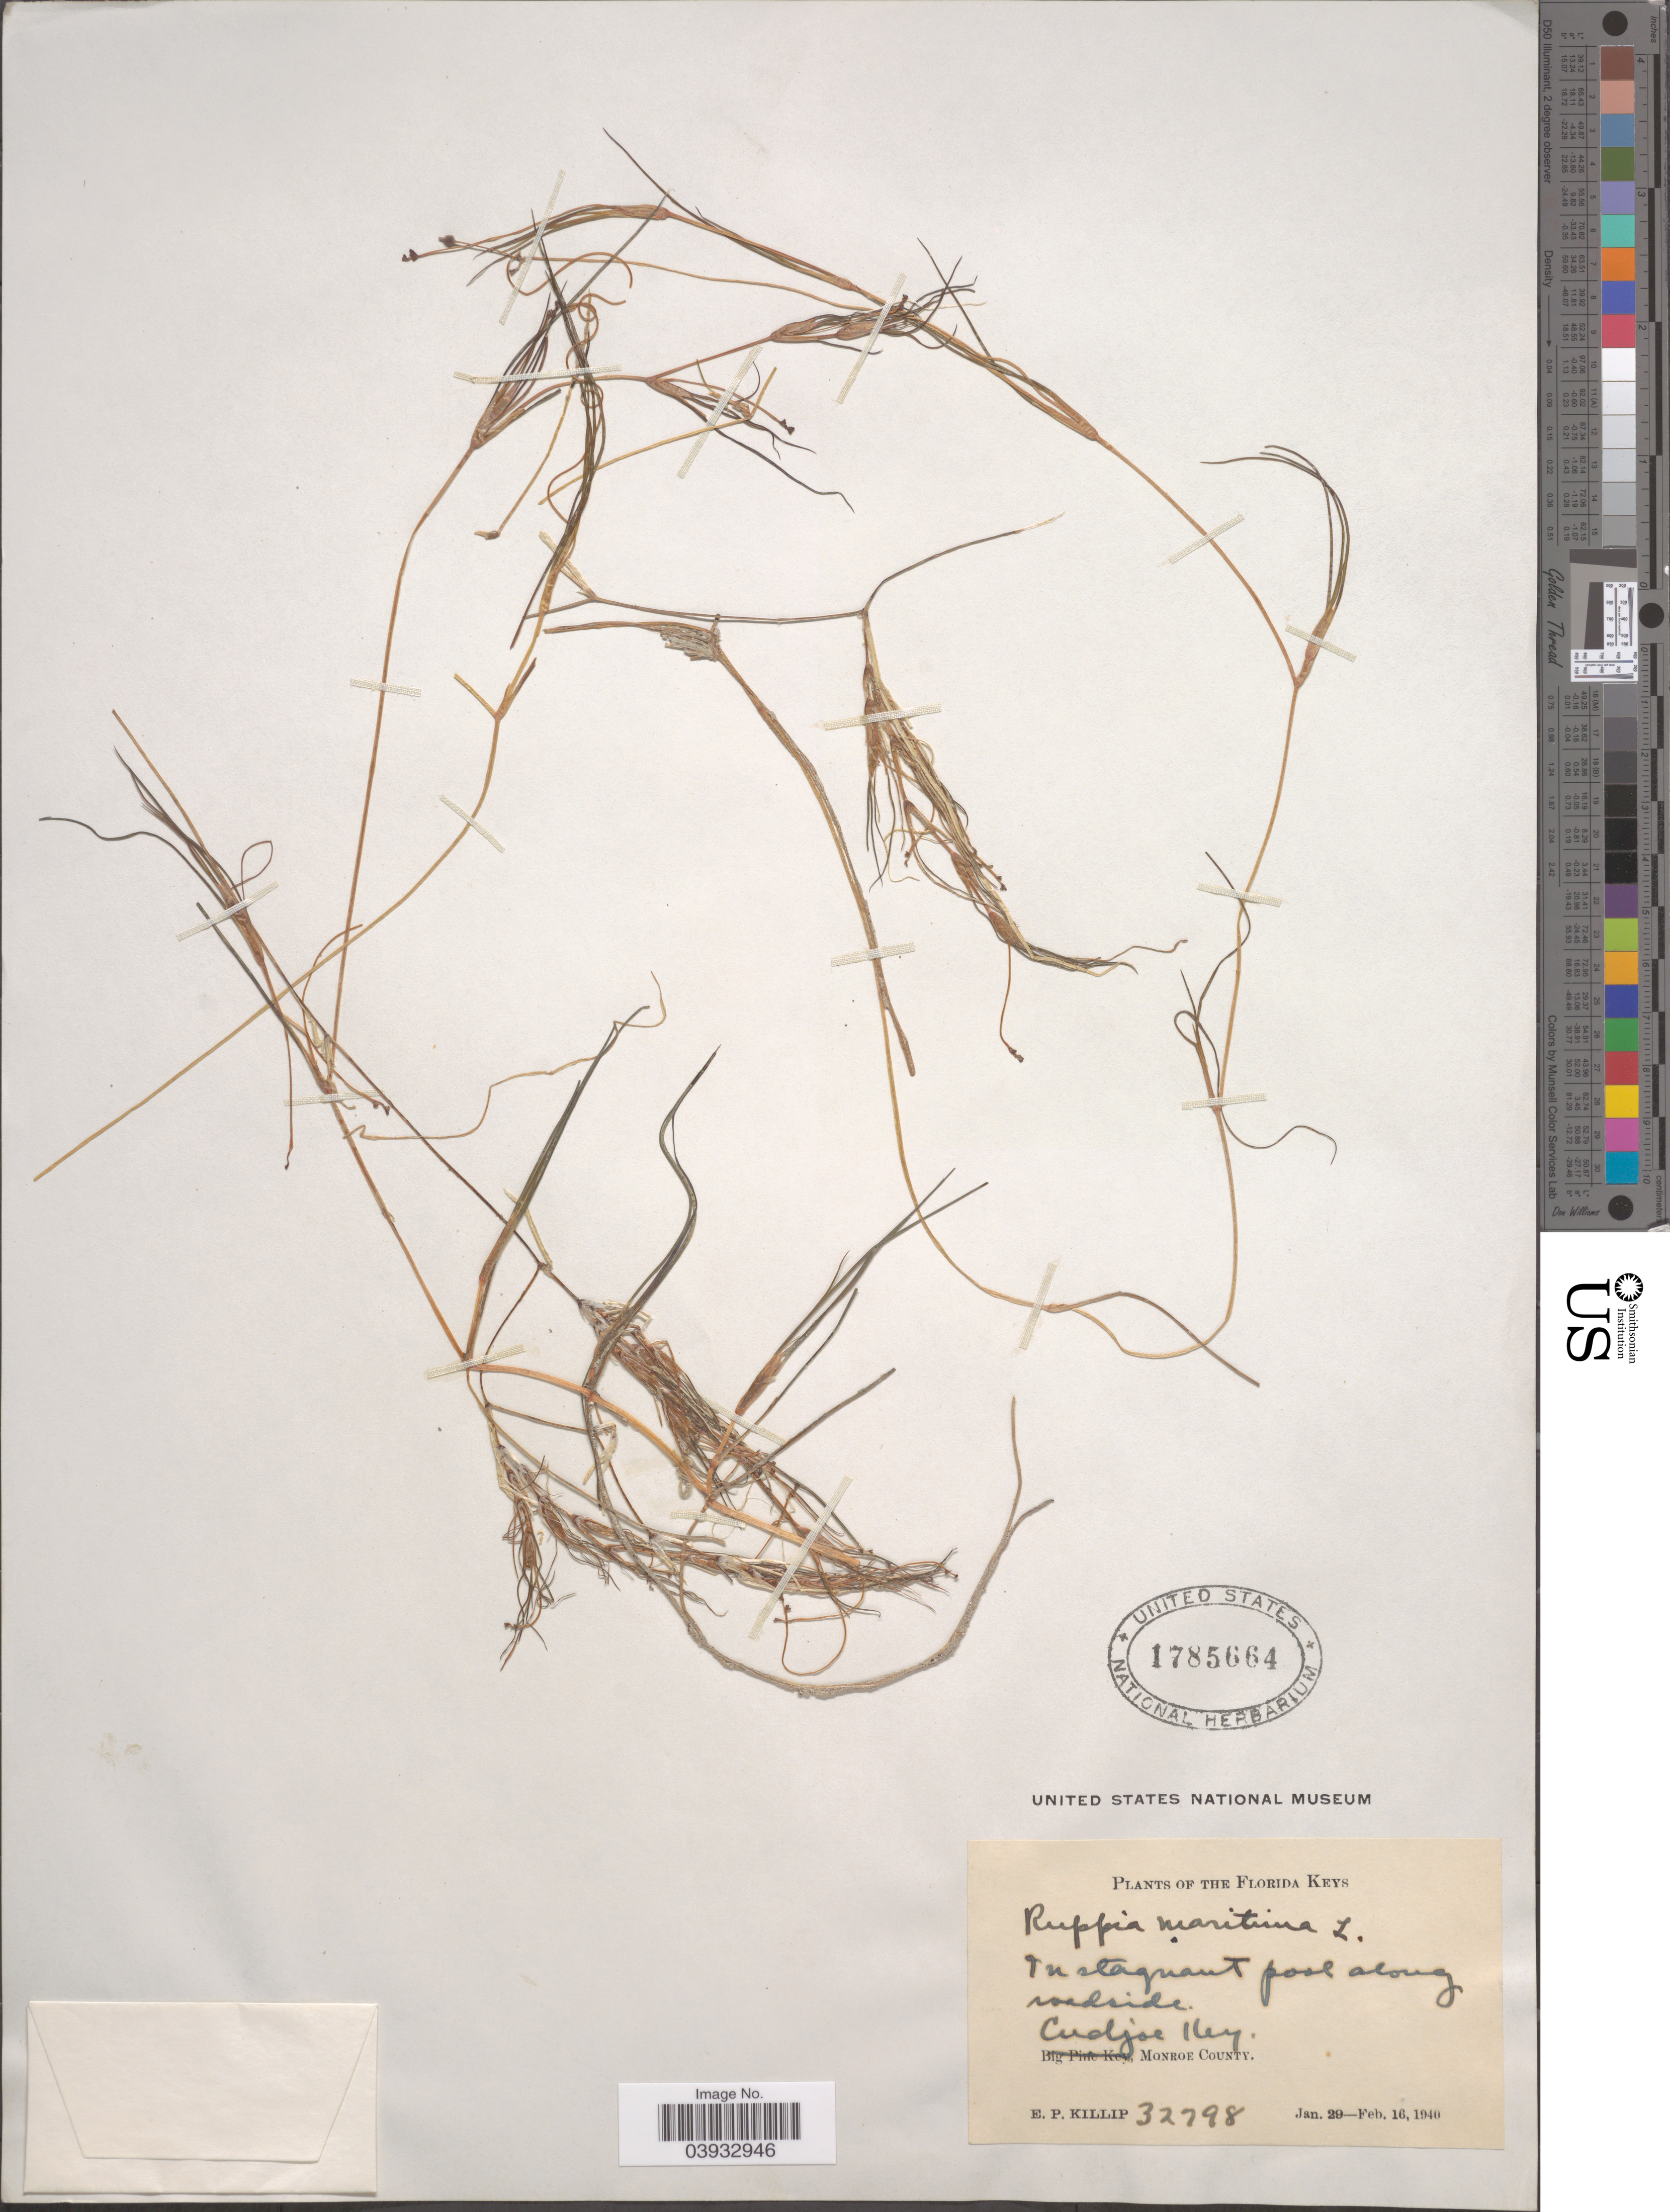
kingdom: Plantae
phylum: Tracheophyta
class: Liliopsida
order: Alismatales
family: Ruppiaceae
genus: Ruppia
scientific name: Ruppia maritima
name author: L.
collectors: E. P. Killip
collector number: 32798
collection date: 1940-01-29/1940-02-16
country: United States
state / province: Florida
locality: The Florida Keys. Cudjoe Key, Monroe County.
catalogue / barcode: US 1785664